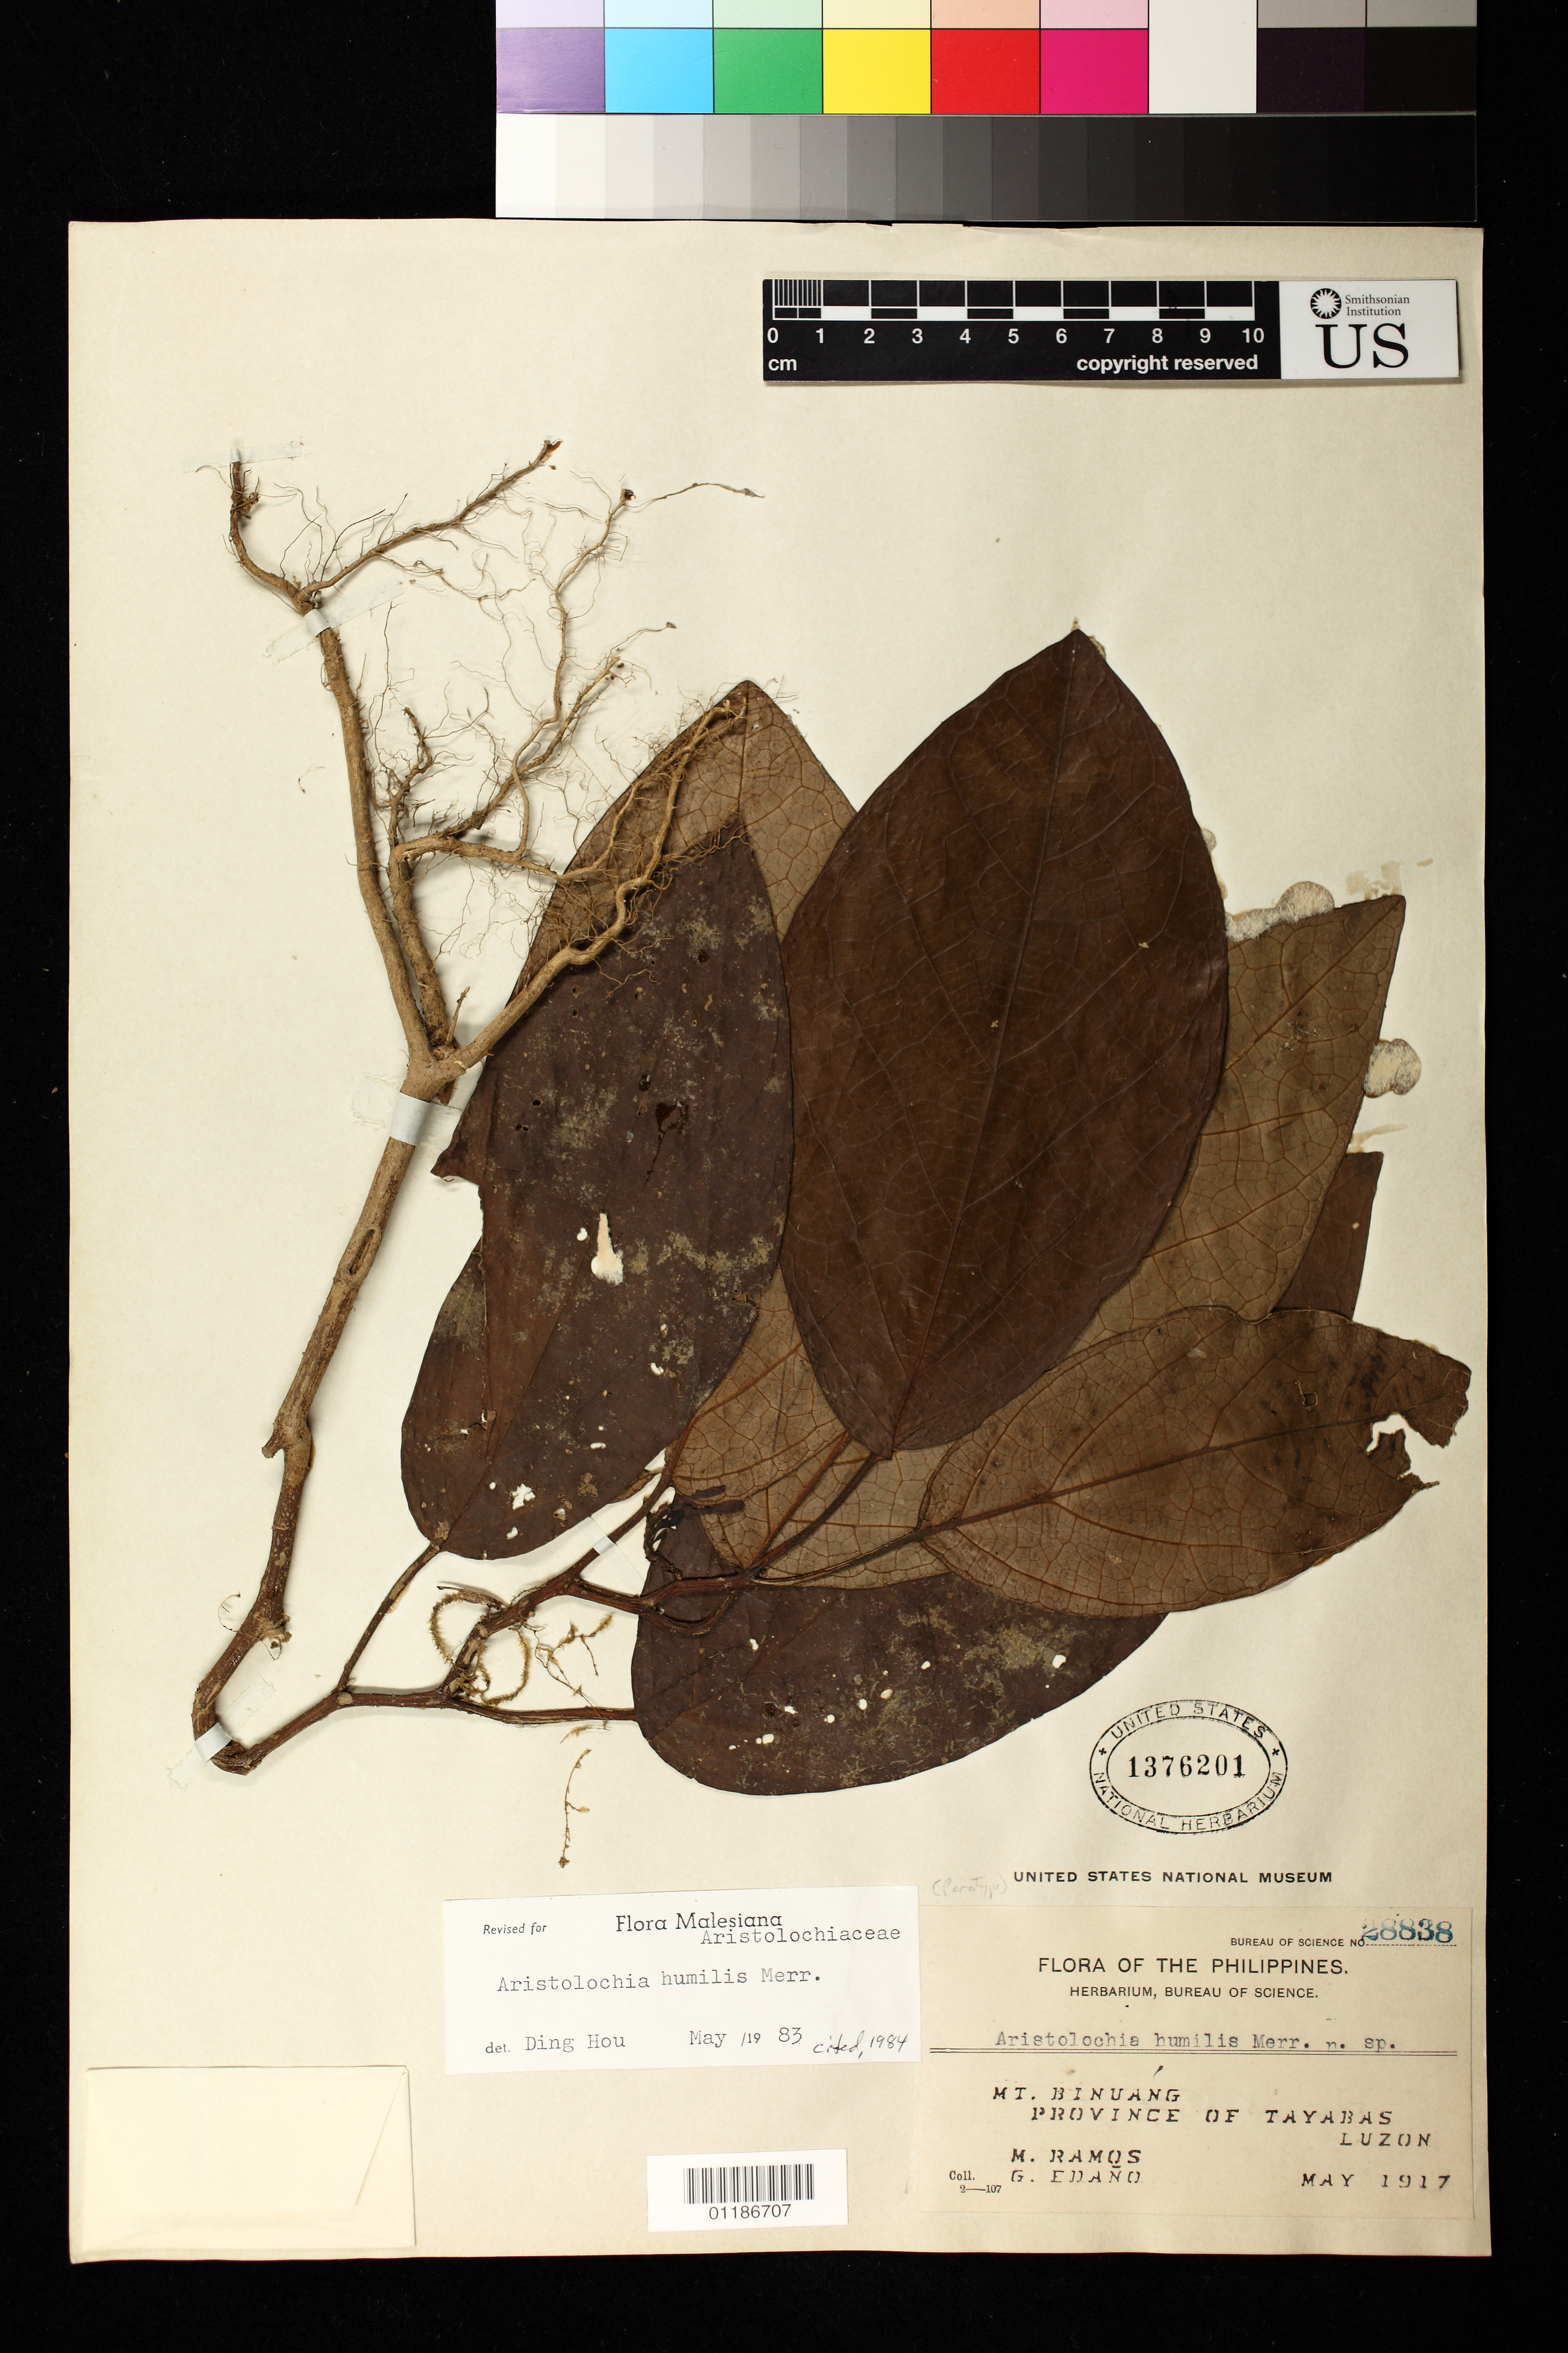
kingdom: Plantae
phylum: Tracheophyta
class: Magnoliopsida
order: Piperales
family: Aristolochiaceae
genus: Aristolochia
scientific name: Aristolochia humilis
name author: Merr.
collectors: M. Ramos & G. E. Edaño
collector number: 28838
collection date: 1917-05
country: Philippines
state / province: Calabarzon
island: Luzon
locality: Mt. Binuang, Province of Tayabas, Luzon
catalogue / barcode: US 1376201